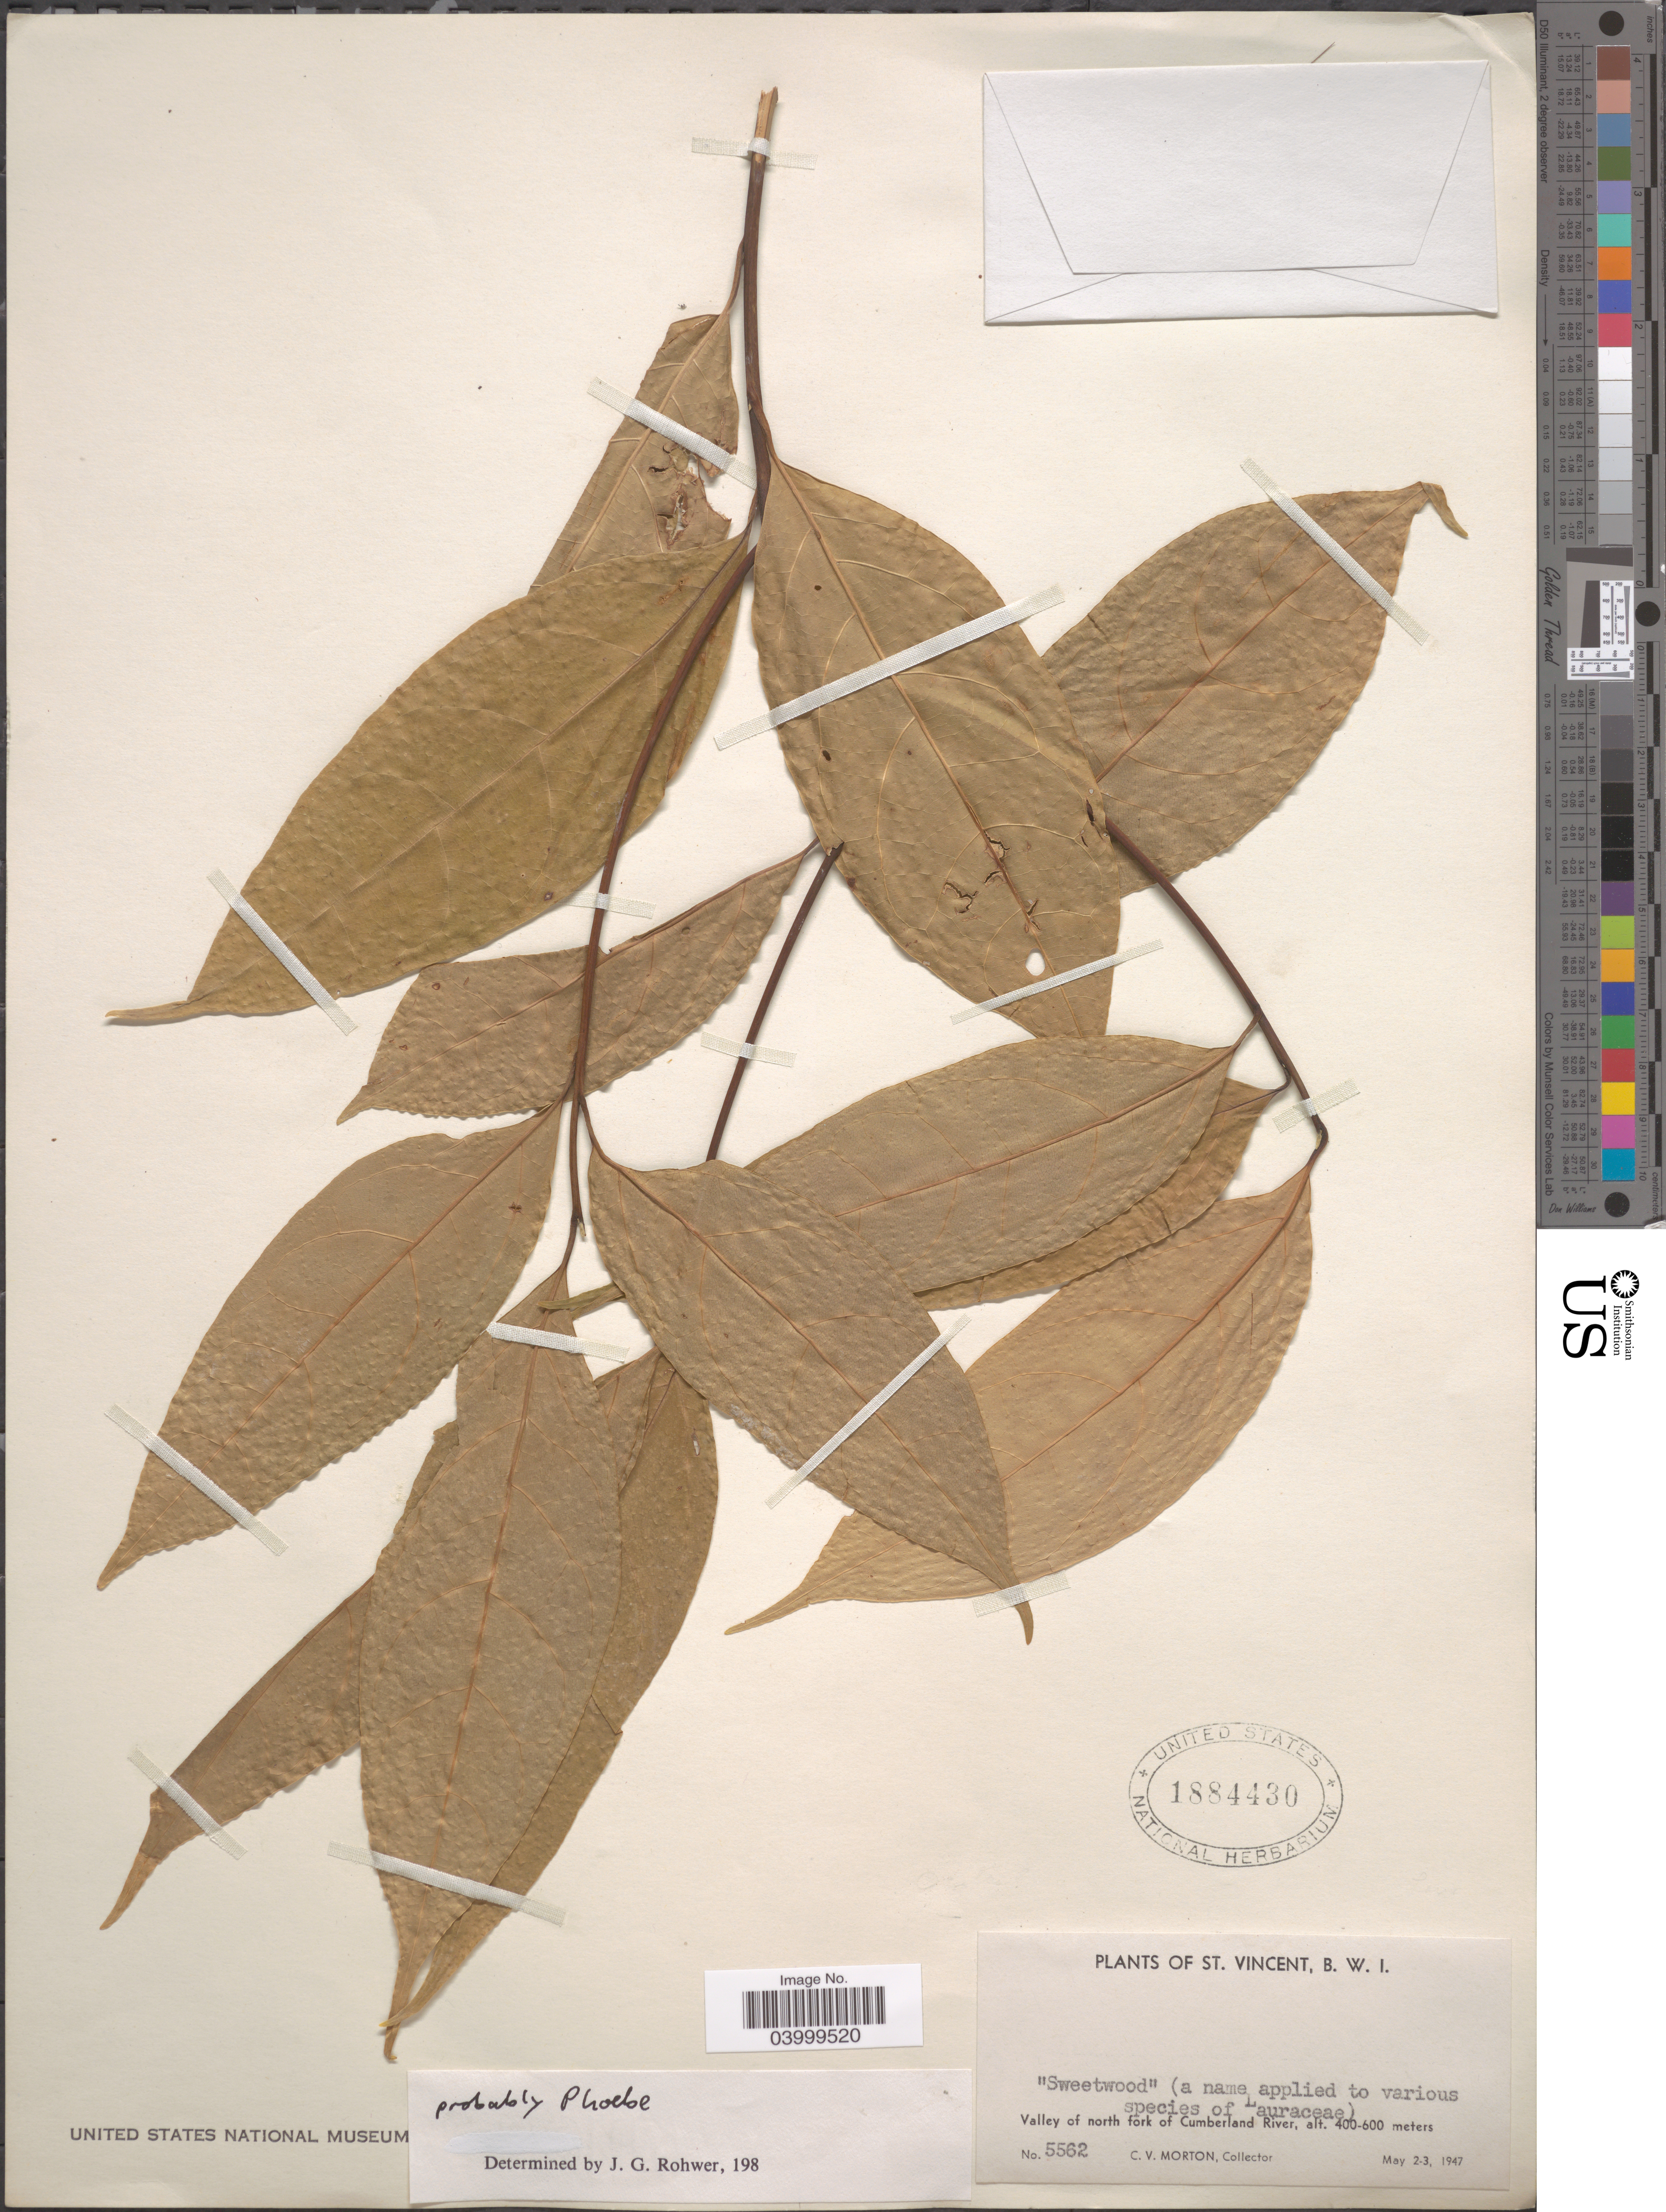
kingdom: Plantae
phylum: Tracheophyta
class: Magnoliopsida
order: Laurales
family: Lauraceae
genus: Cinnamomum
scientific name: Cinnamomum sp.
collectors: C. V. Morton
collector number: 5562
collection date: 1947-05-02/1947-05-03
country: St. Vincent - Grenadines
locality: St. vincent, B.W. I. Valley of north fork of Cumberland River.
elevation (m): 400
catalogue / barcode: US 1884430